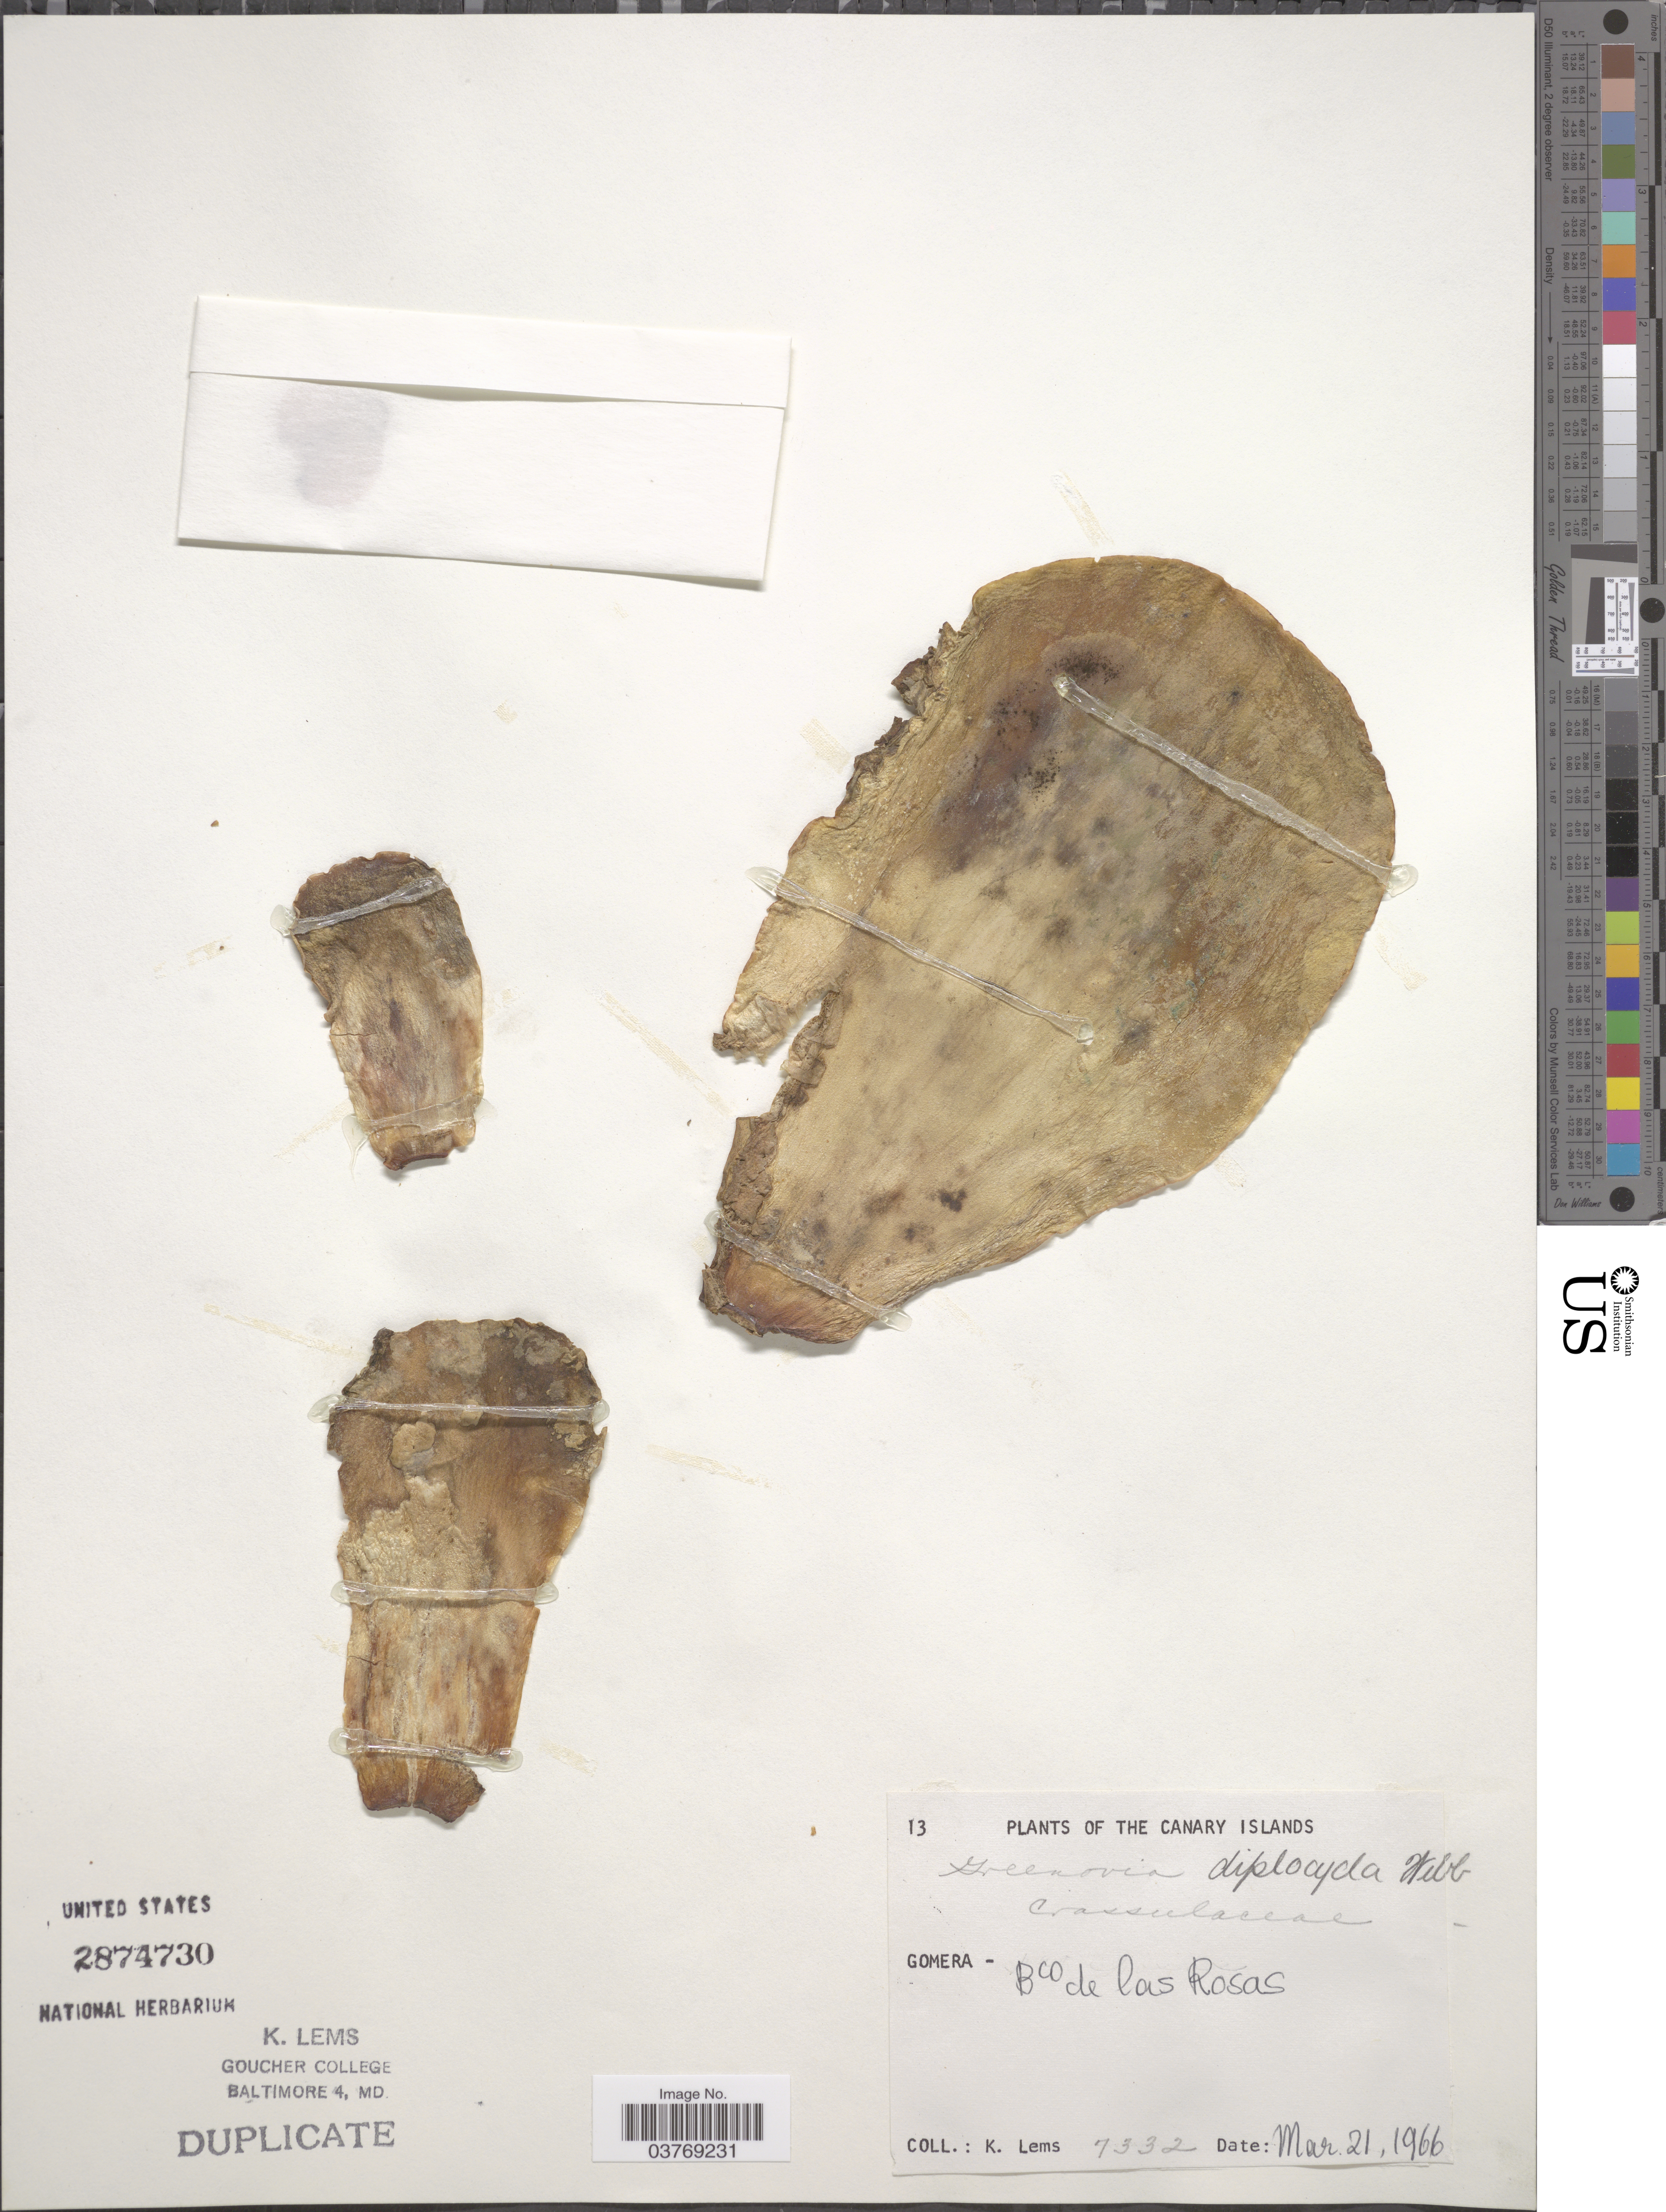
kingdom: Plantae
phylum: Tracheophyta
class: Magnoliopsida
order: Saxifragales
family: Crassulaceae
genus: Aeonium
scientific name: Aeonium diplocyclum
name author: (Webb ex Bolle) T.H.M. Mes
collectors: K. Lems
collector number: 7332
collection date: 1966-03-21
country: Spain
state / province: Canarias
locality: The Canary Islands. Gomera - Bco de las Rosas.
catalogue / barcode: US 2874730